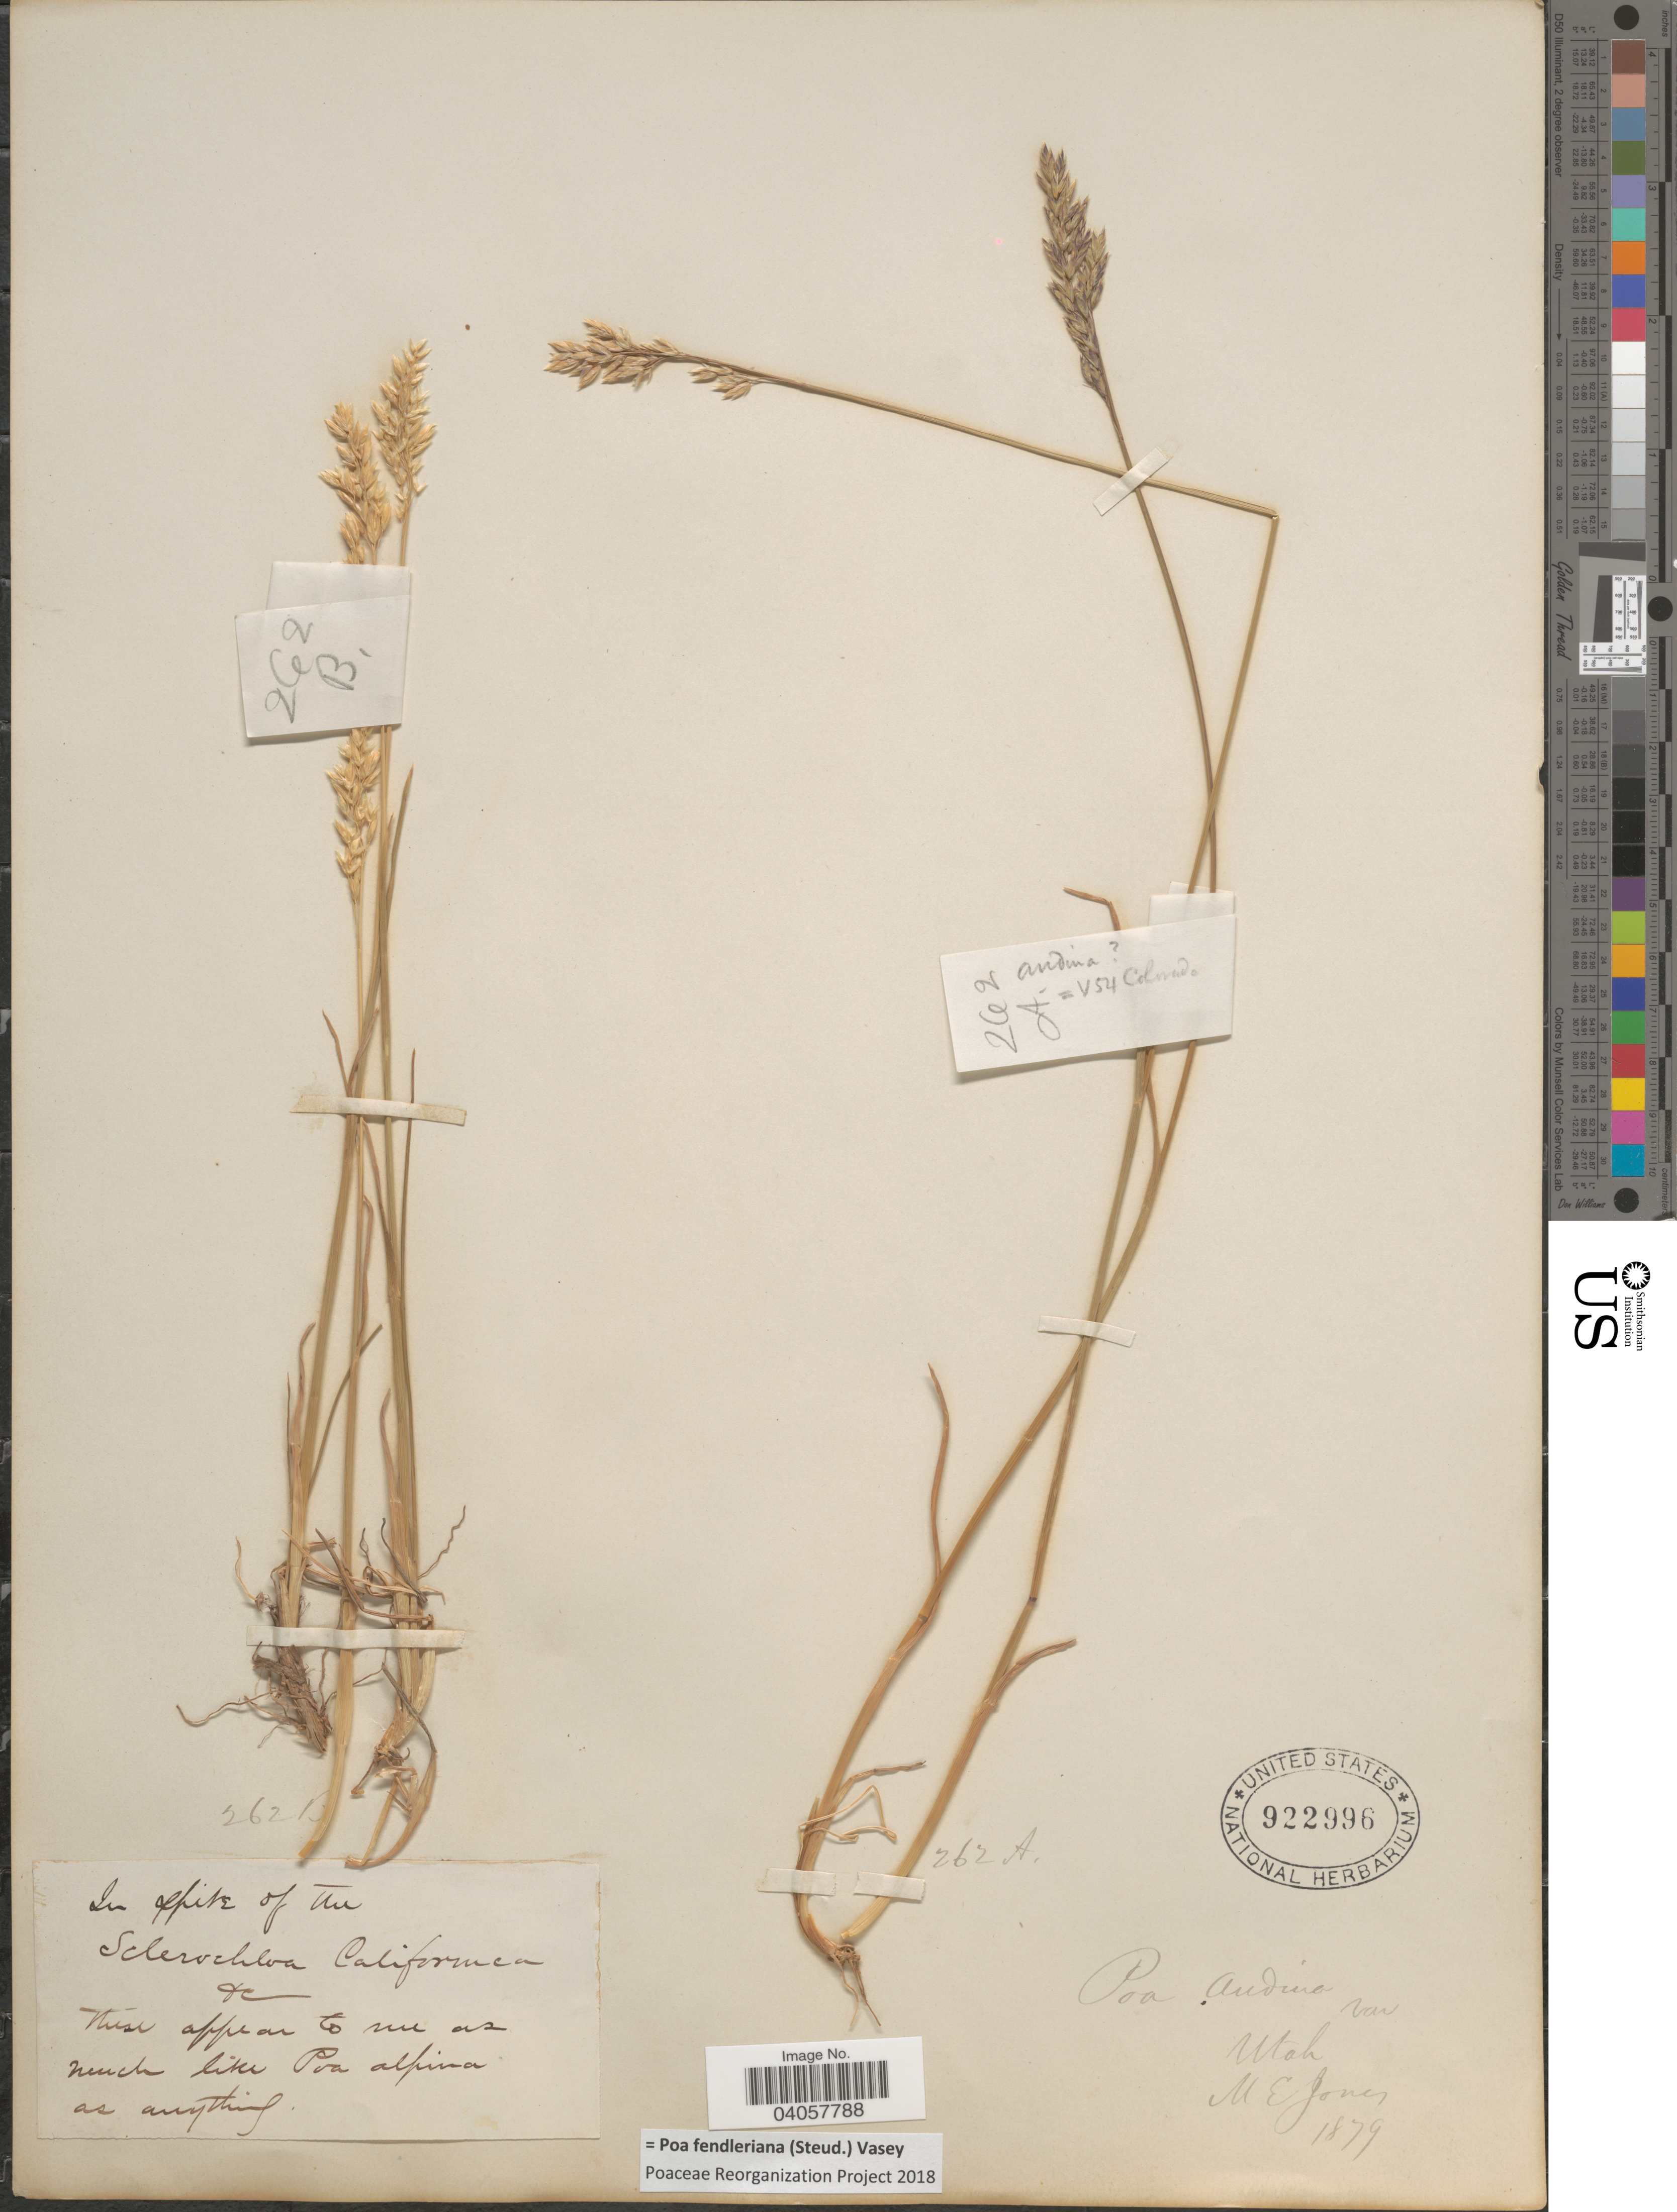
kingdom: Plantae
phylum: Tracheophyta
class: Liliopsida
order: Poales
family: Poaceae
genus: Poa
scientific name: Poa fendleriana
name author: (Steud.) Vasey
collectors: M. E. Jones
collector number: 262 A.?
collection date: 1879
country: United States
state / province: Utah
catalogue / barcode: US 922996